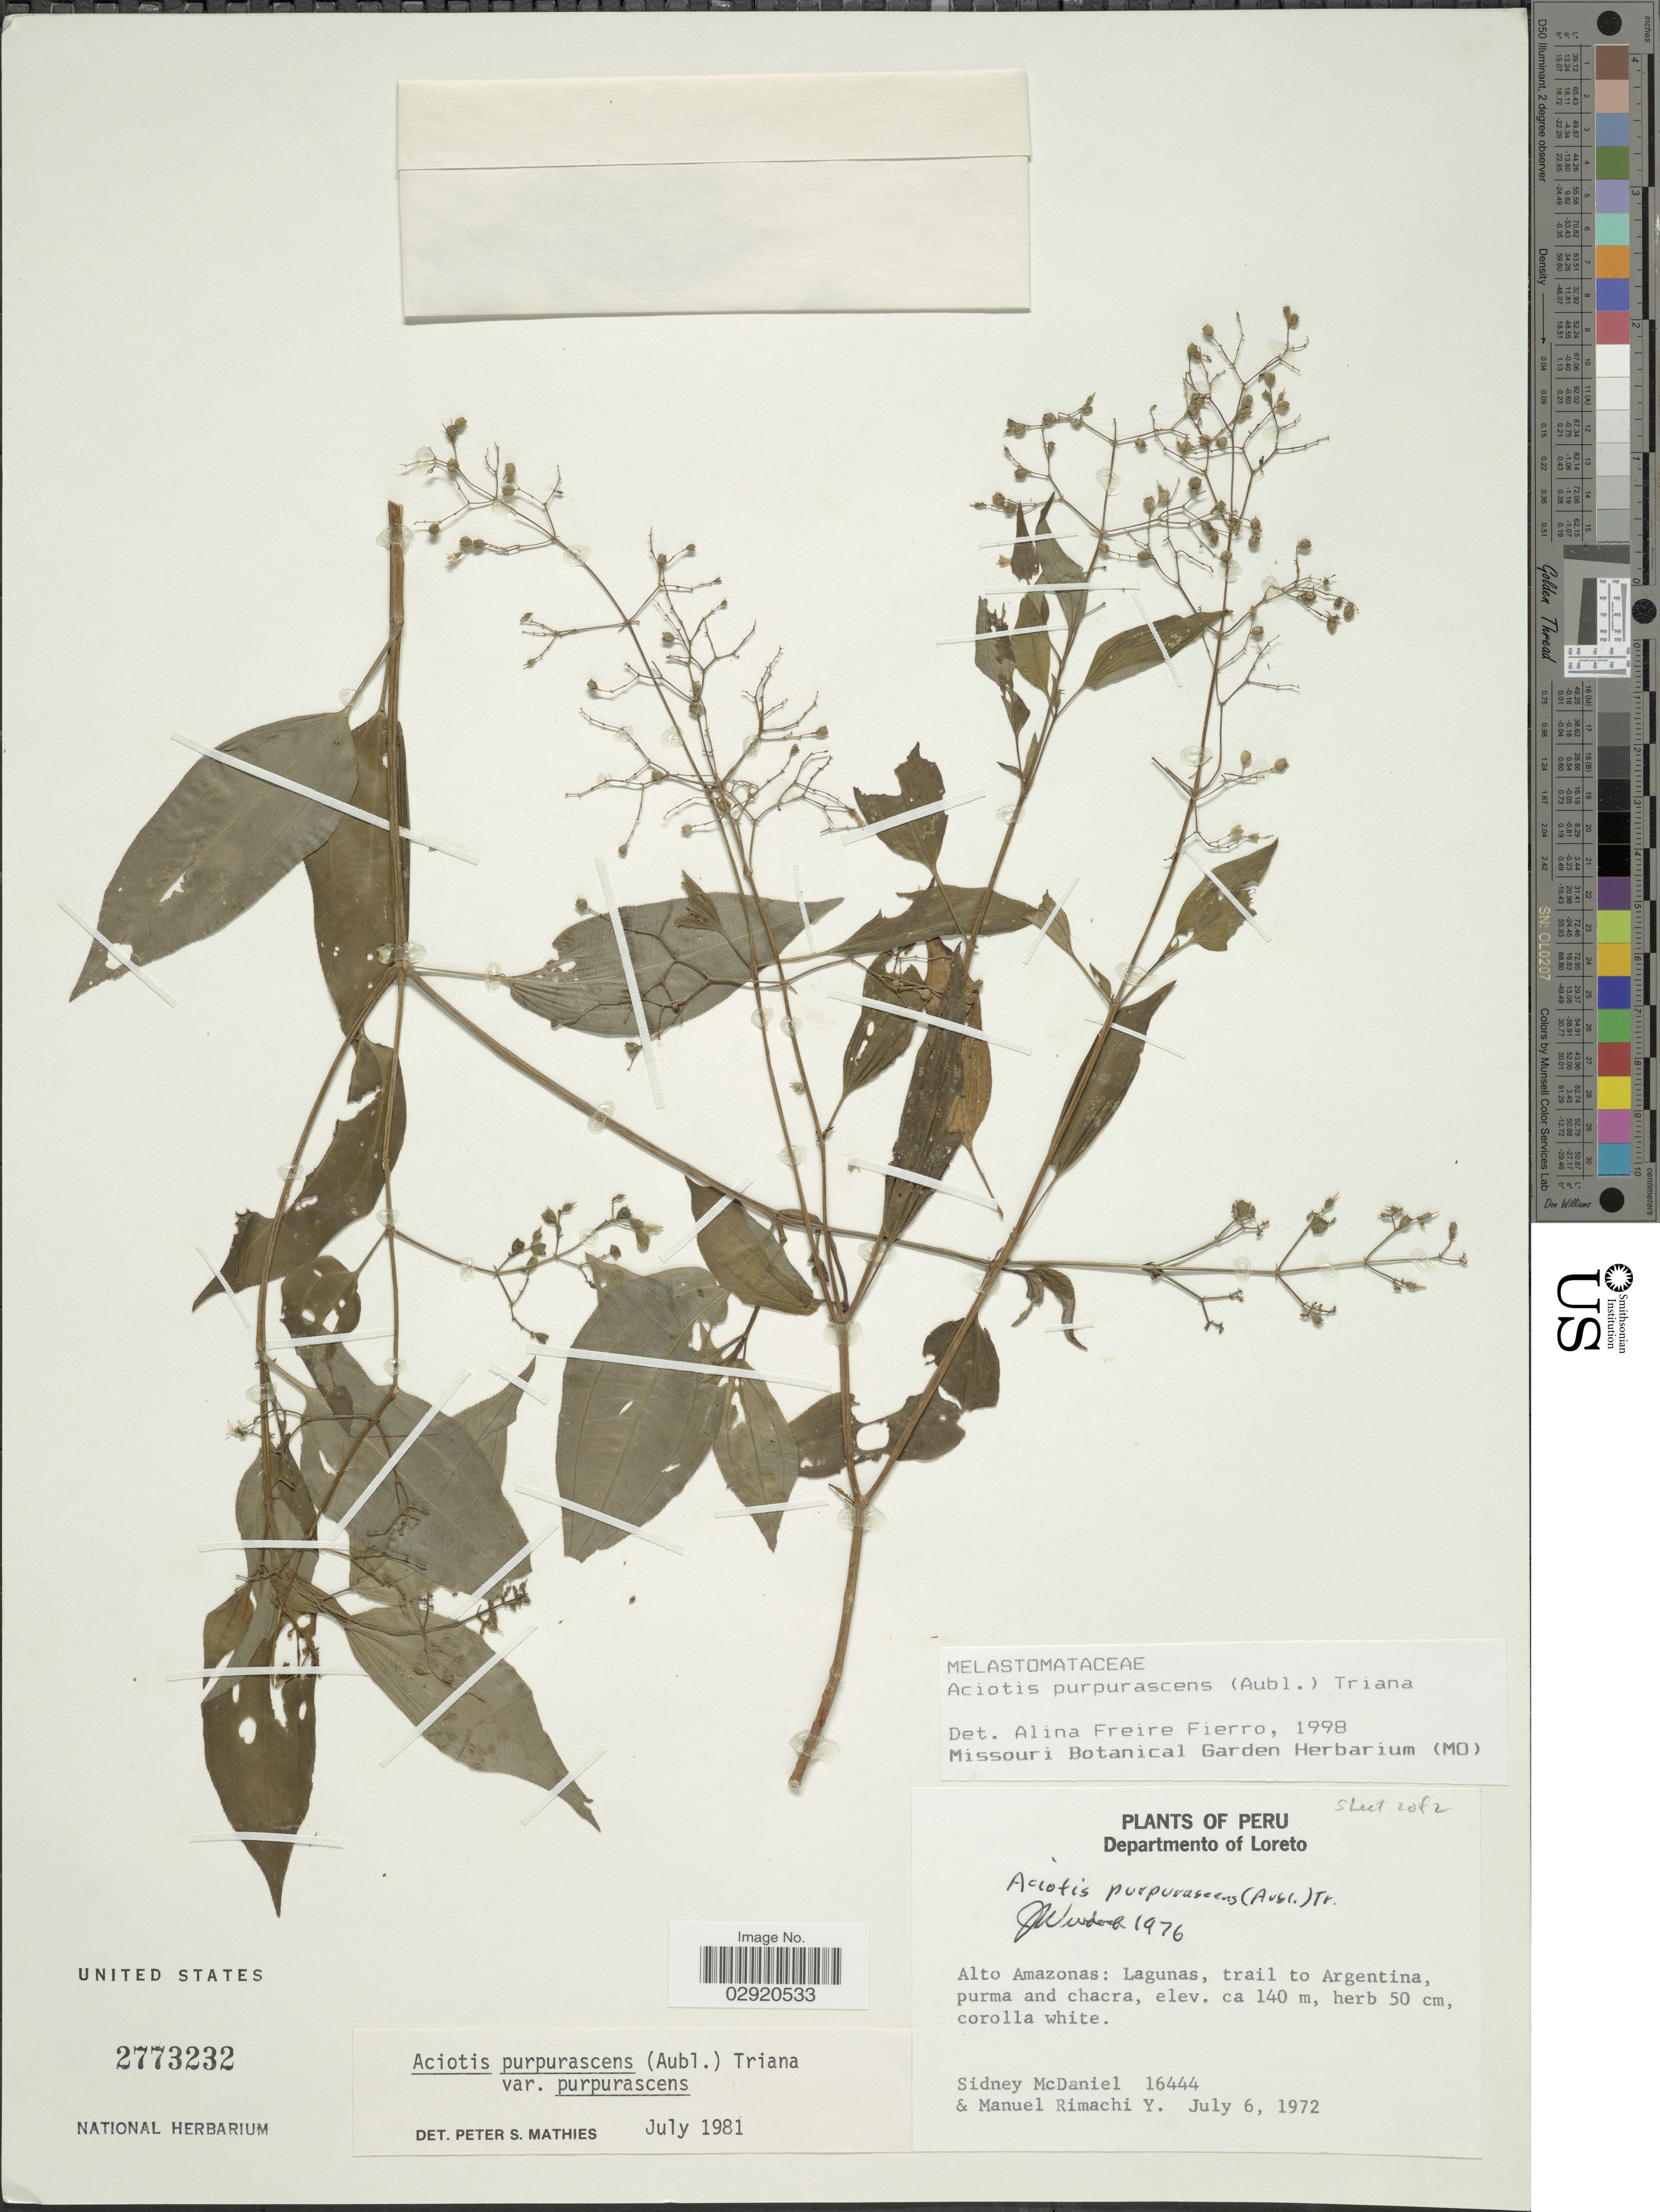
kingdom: Plantae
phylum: Tracheophyta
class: Magnoliopsida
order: Myrtales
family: Melastomataceae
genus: Aciotis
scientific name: Aciotis purpurascens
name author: (Aubl.) Triana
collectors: S. McDaniel & M. Rimachi Y.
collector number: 16444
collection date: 1972-07-06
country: Peru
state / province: Loreto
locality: Departmento of Loreto. Alto Amazonas: Lagunas, trail to Argentina, purma and chacra.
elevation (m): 140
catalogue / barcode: US 2773232